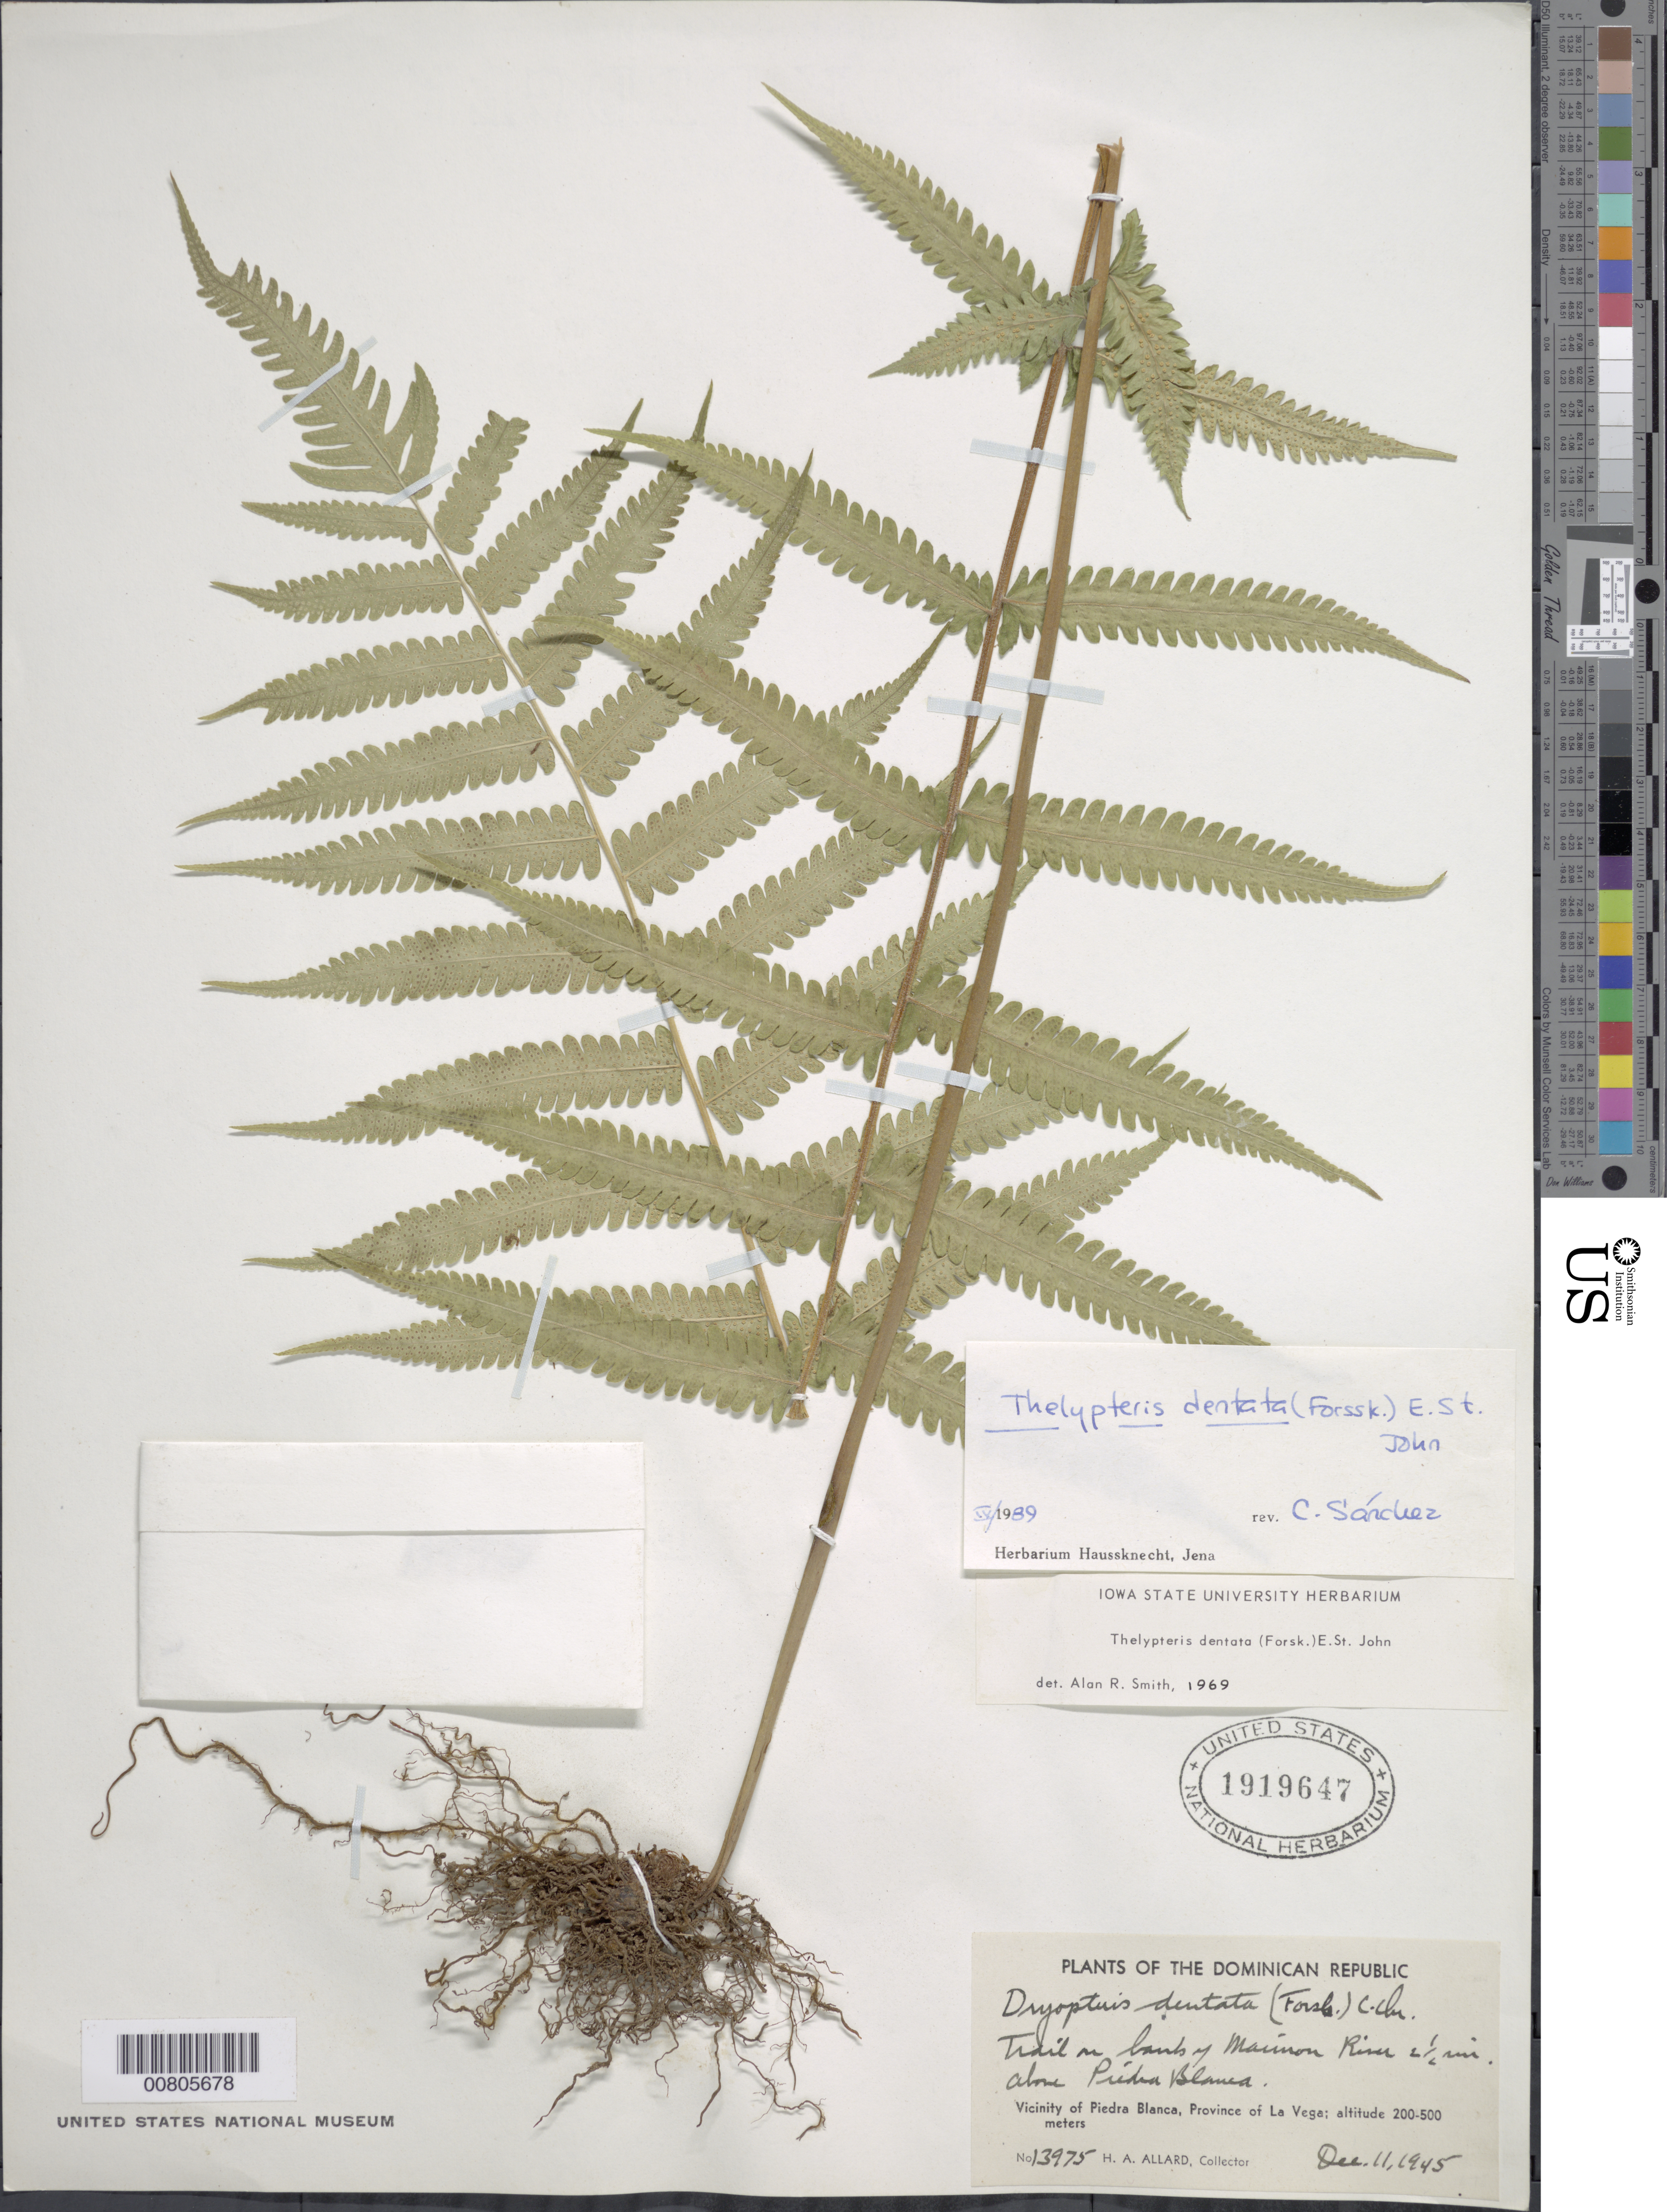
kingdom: Plantae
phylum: Tracheophyta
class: Polypodiopsida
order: Polypodiales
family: Thelypteridaceae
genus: Christella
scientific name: Christella dentata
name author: (Forssk.) Brownsey & Jermy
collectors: H. A. Allard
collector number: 13975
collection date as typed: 11 Dec 1945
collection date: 1945-12-11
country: Dominican Republic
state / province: La Vega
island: Hispaniola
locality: Piedra Blanca vicinity, bank of Maimon River, 2.5 miles from Piedra Blanca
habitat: trail by river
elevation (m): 200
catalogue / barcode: US 1919647